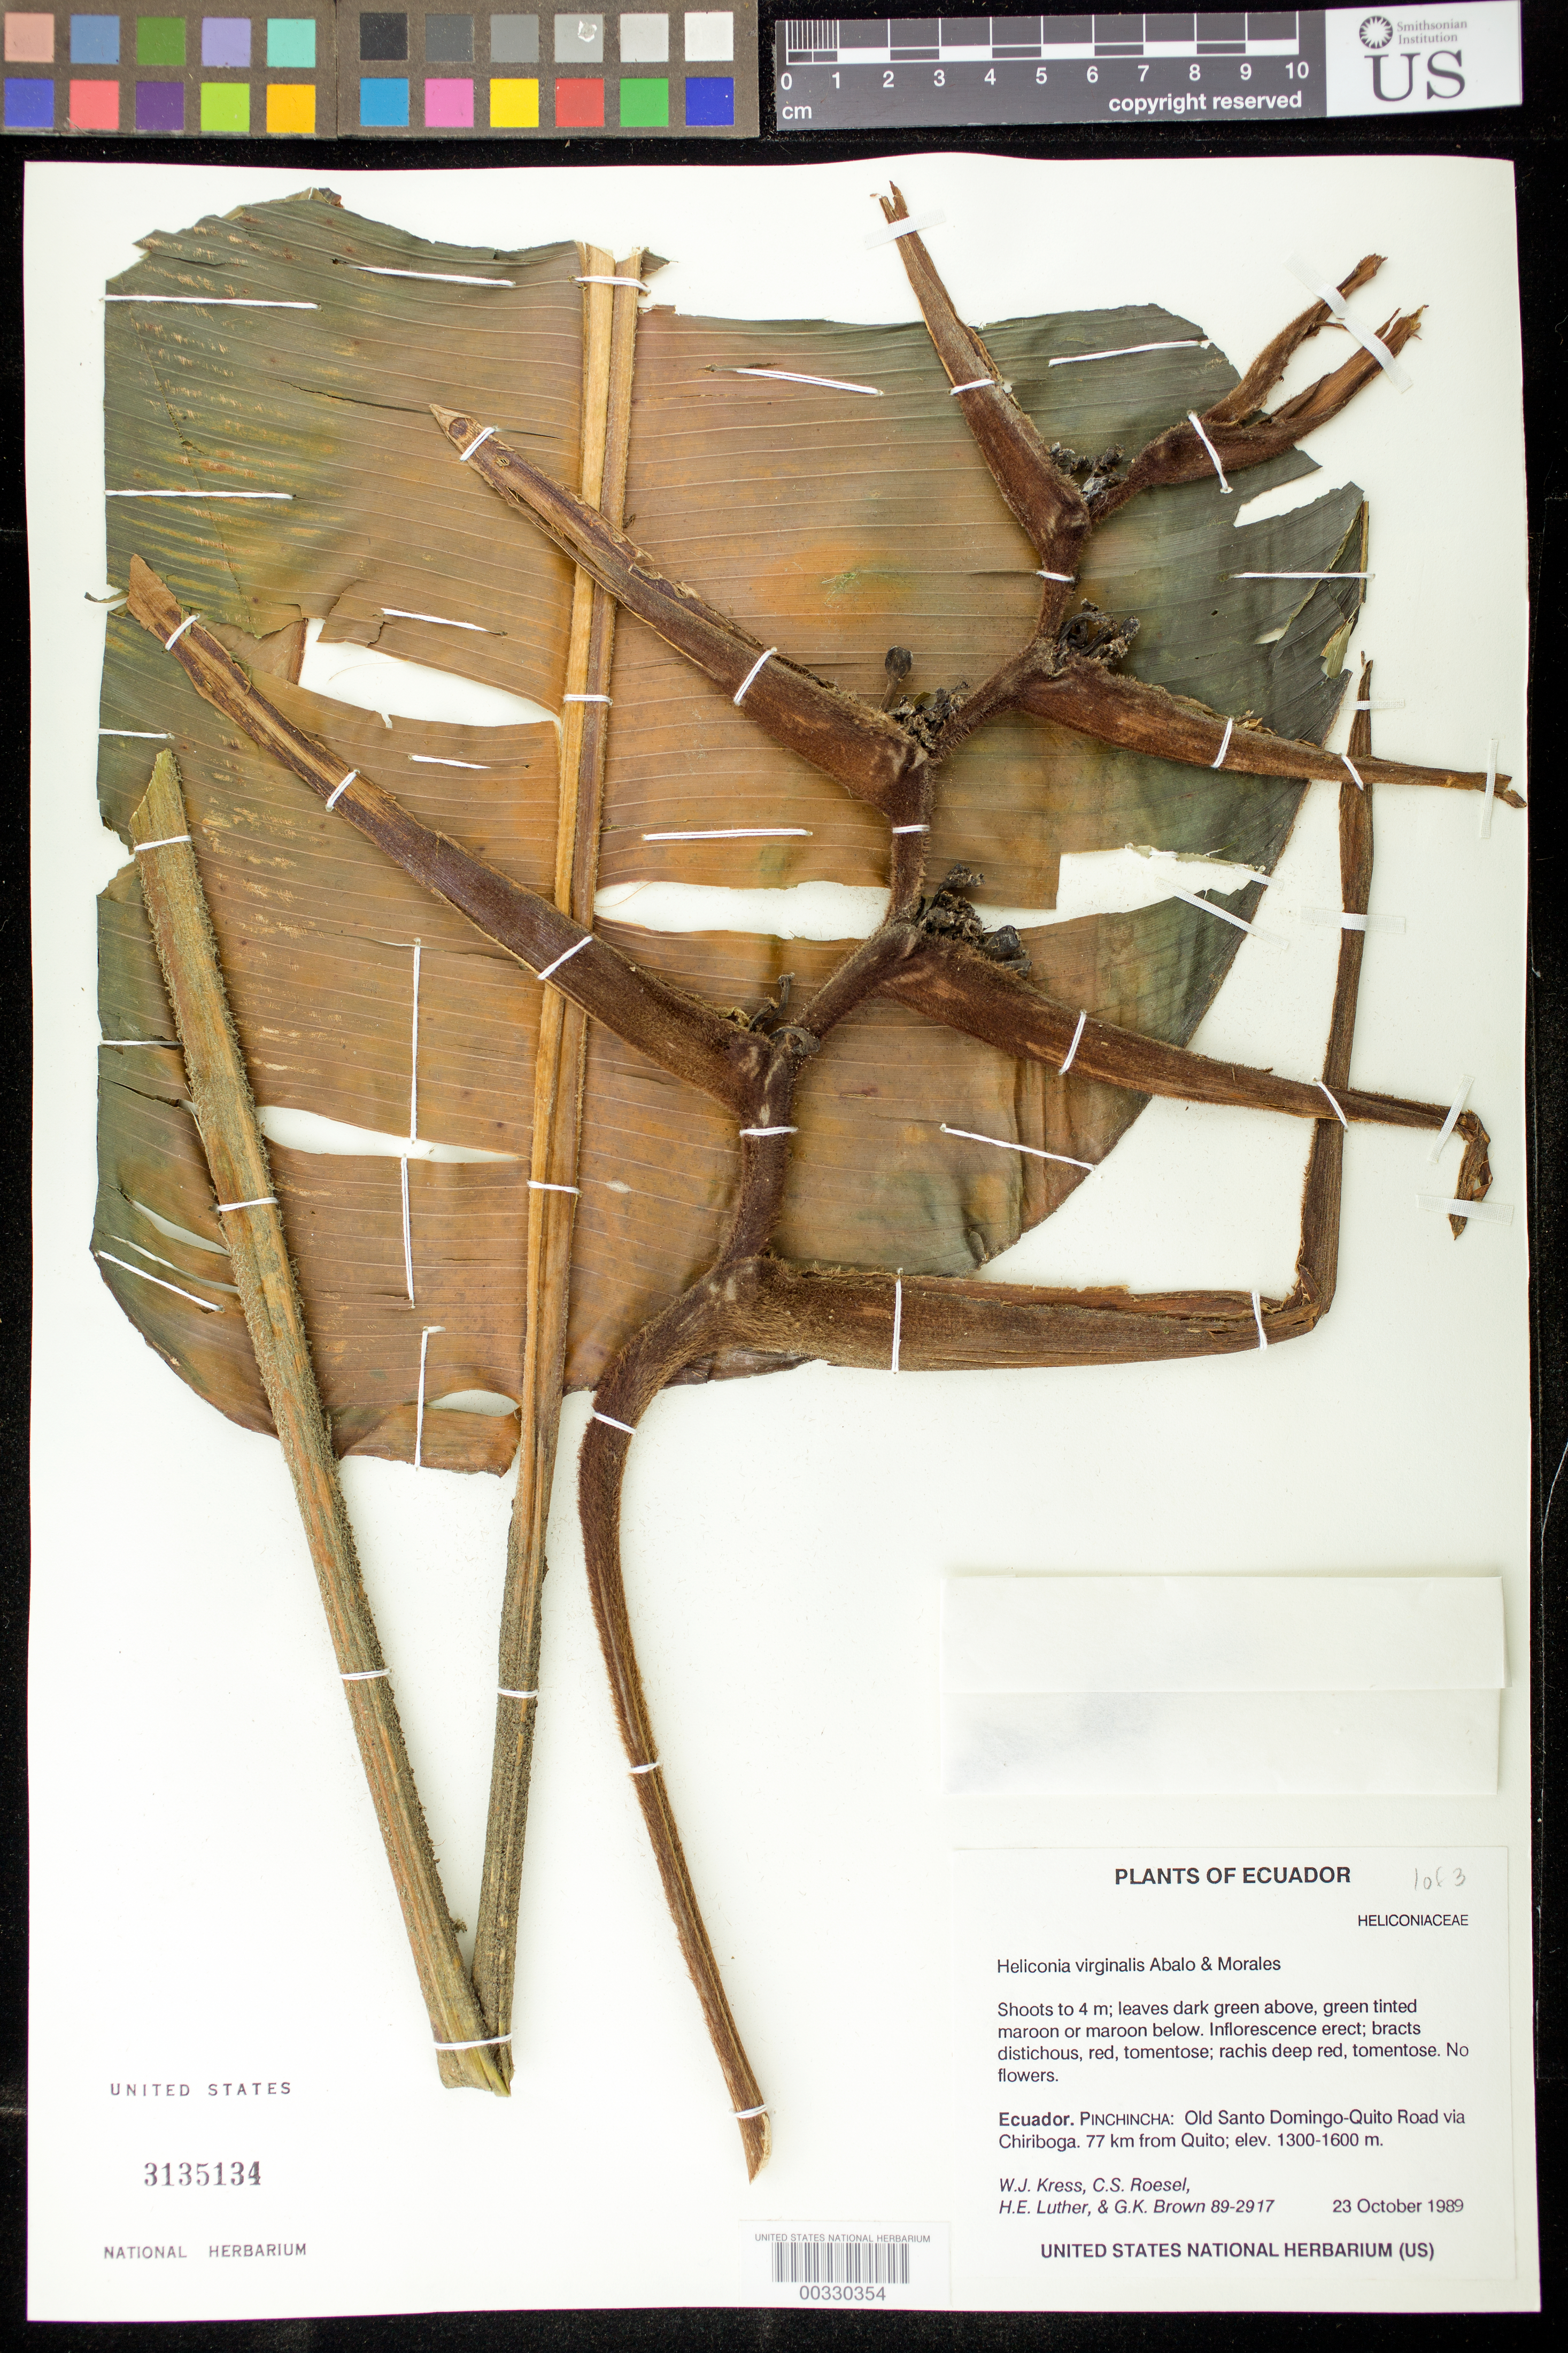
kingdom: Plantae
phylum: Tracheophyta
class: Liliopsida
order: Zingiberales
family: Heliconiaceae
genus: Heliconia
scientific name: Heliconia virginalis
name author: Abalo & G. Morales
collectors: W. J. Kress, C. S. Roesel, Harry E. Luther & G. K. Brown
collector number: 89-2917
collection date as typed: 23 Oct 1989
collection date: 1989-10-23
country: Ecuador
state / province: Pichincha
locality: Old Santo Domingo-quito road via chiriboga, 77 km from quito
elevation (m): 1300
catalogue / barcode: US 3135134